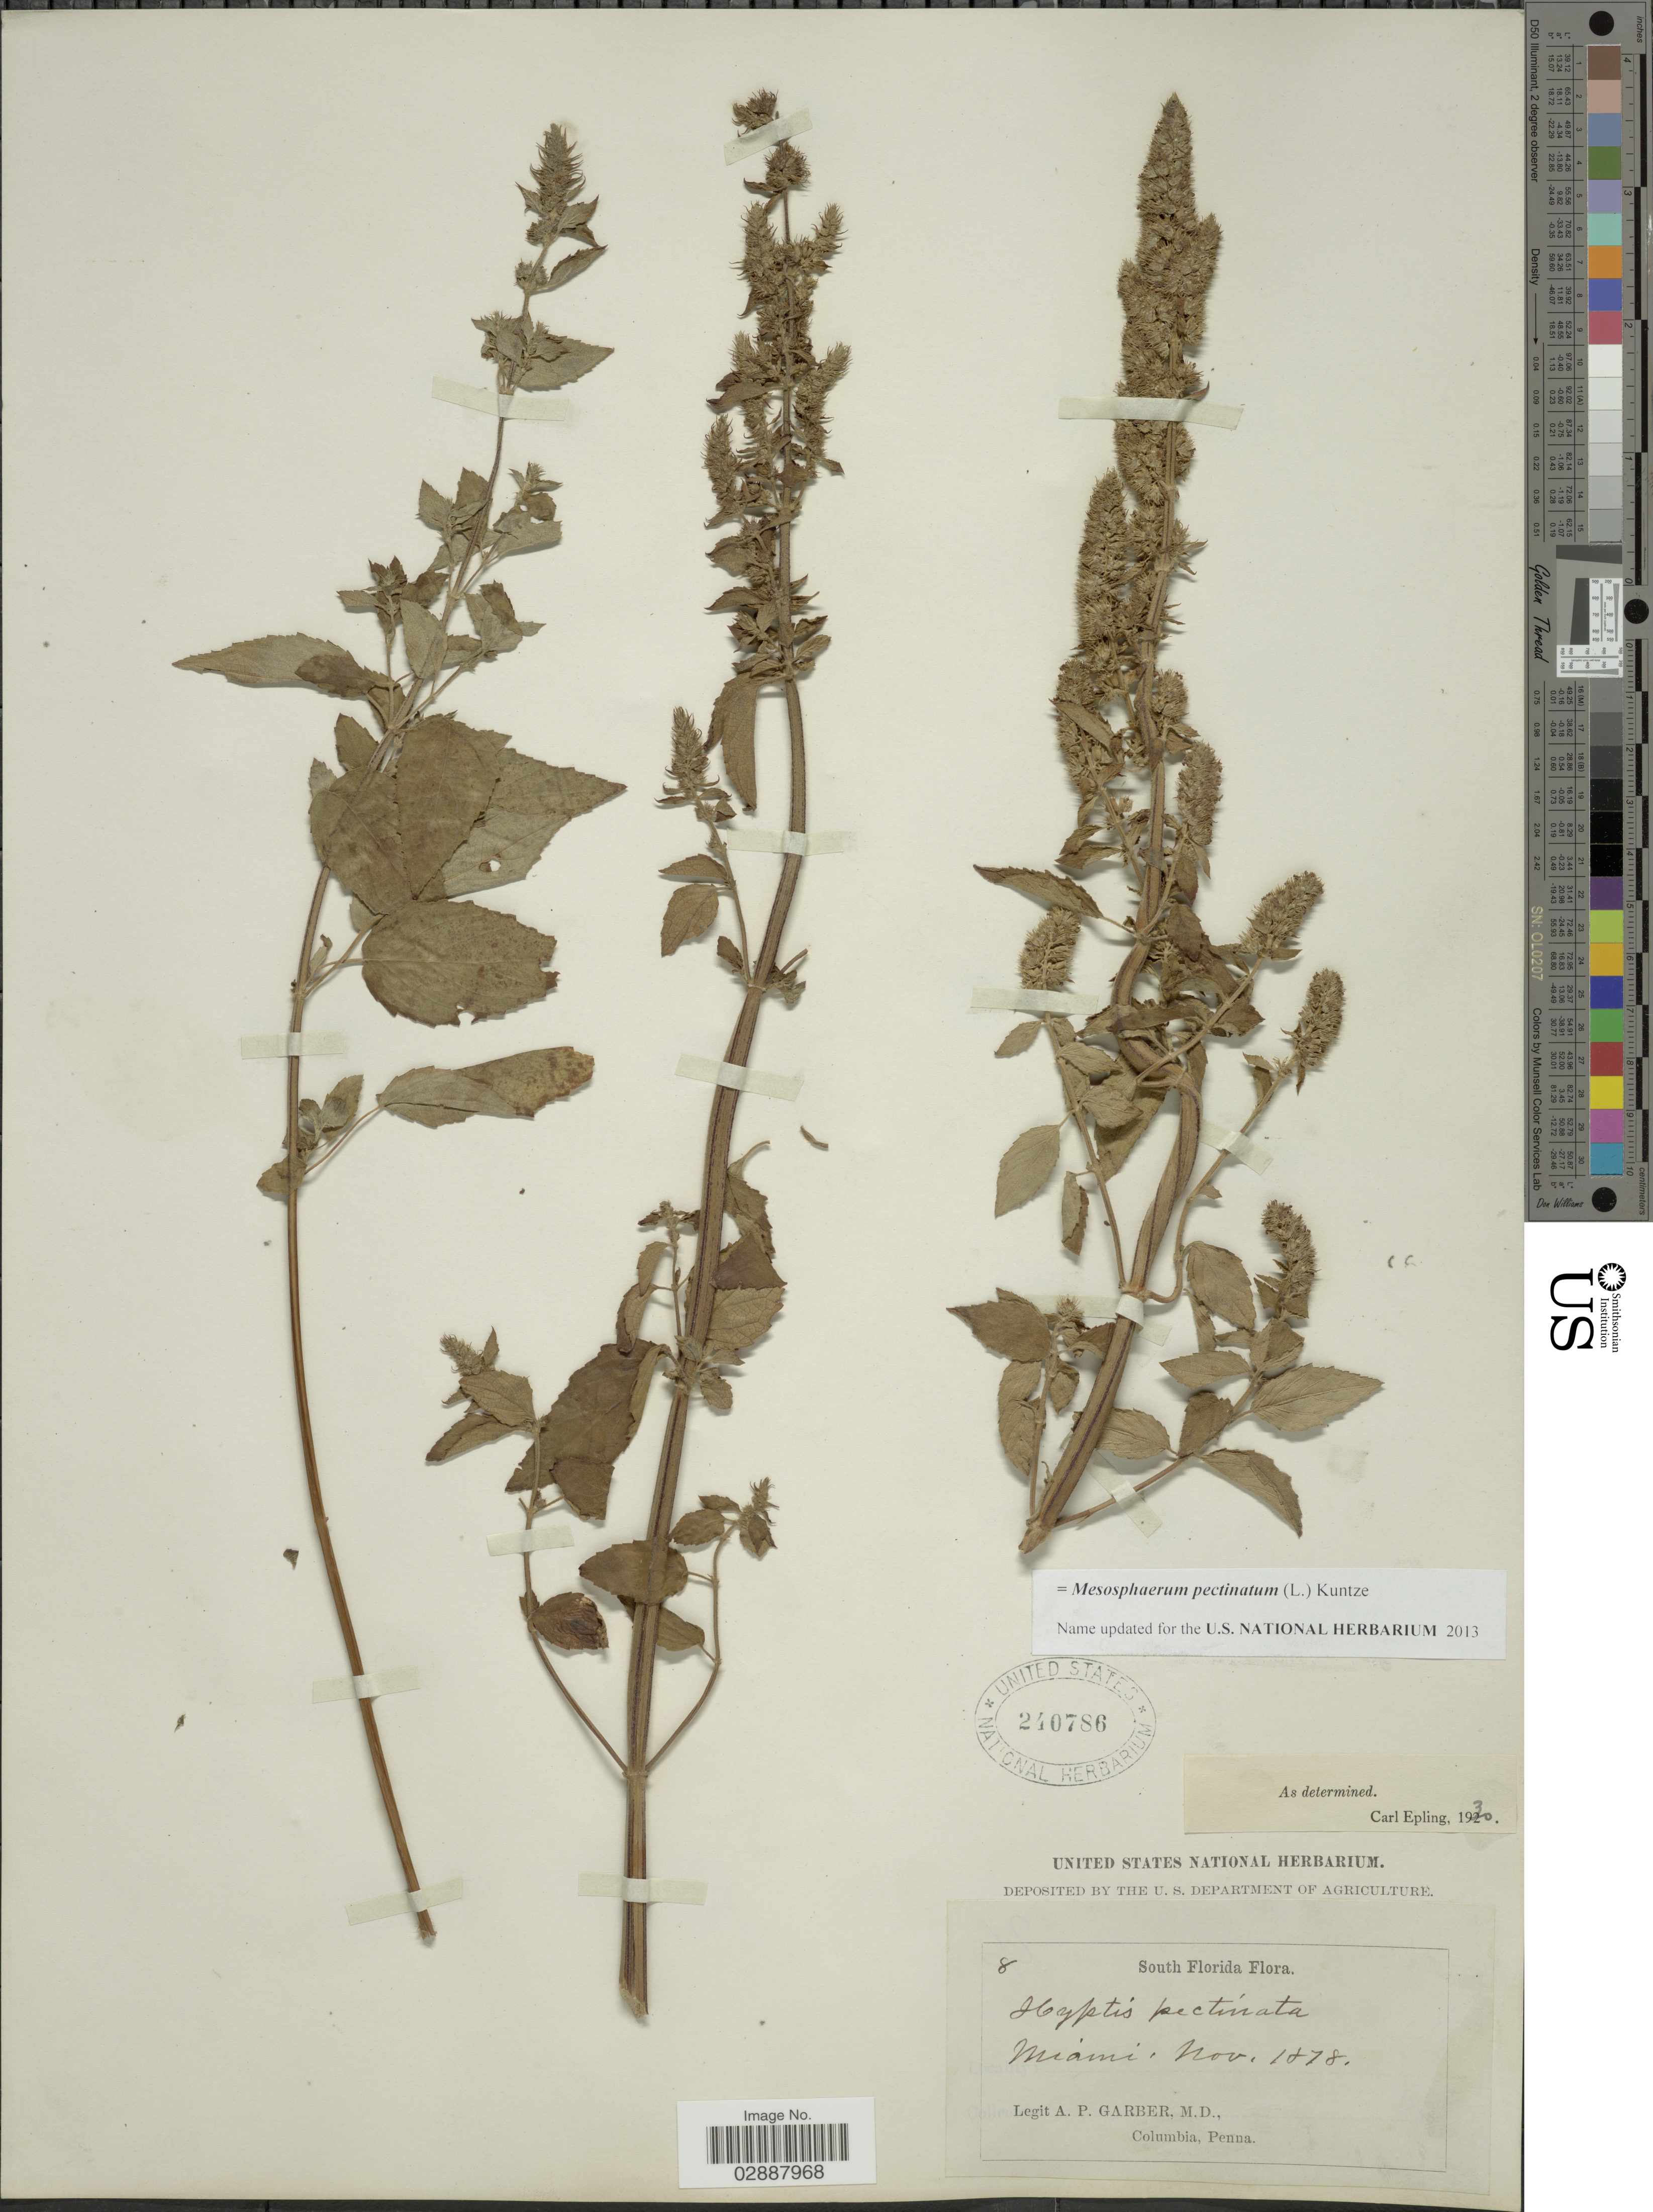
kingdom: Plantae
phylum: Tracheophyta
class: Magnoliopsida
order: Lamiales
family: Lamiaceae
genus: Mesosphaerum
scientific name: Mesosphaerum pectinatum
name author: (L.) Kuntze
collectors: A. P. Garber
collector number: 8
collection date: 1878-11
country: United States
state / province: Florida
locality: South Florida, Miami.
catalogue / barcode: US 240786